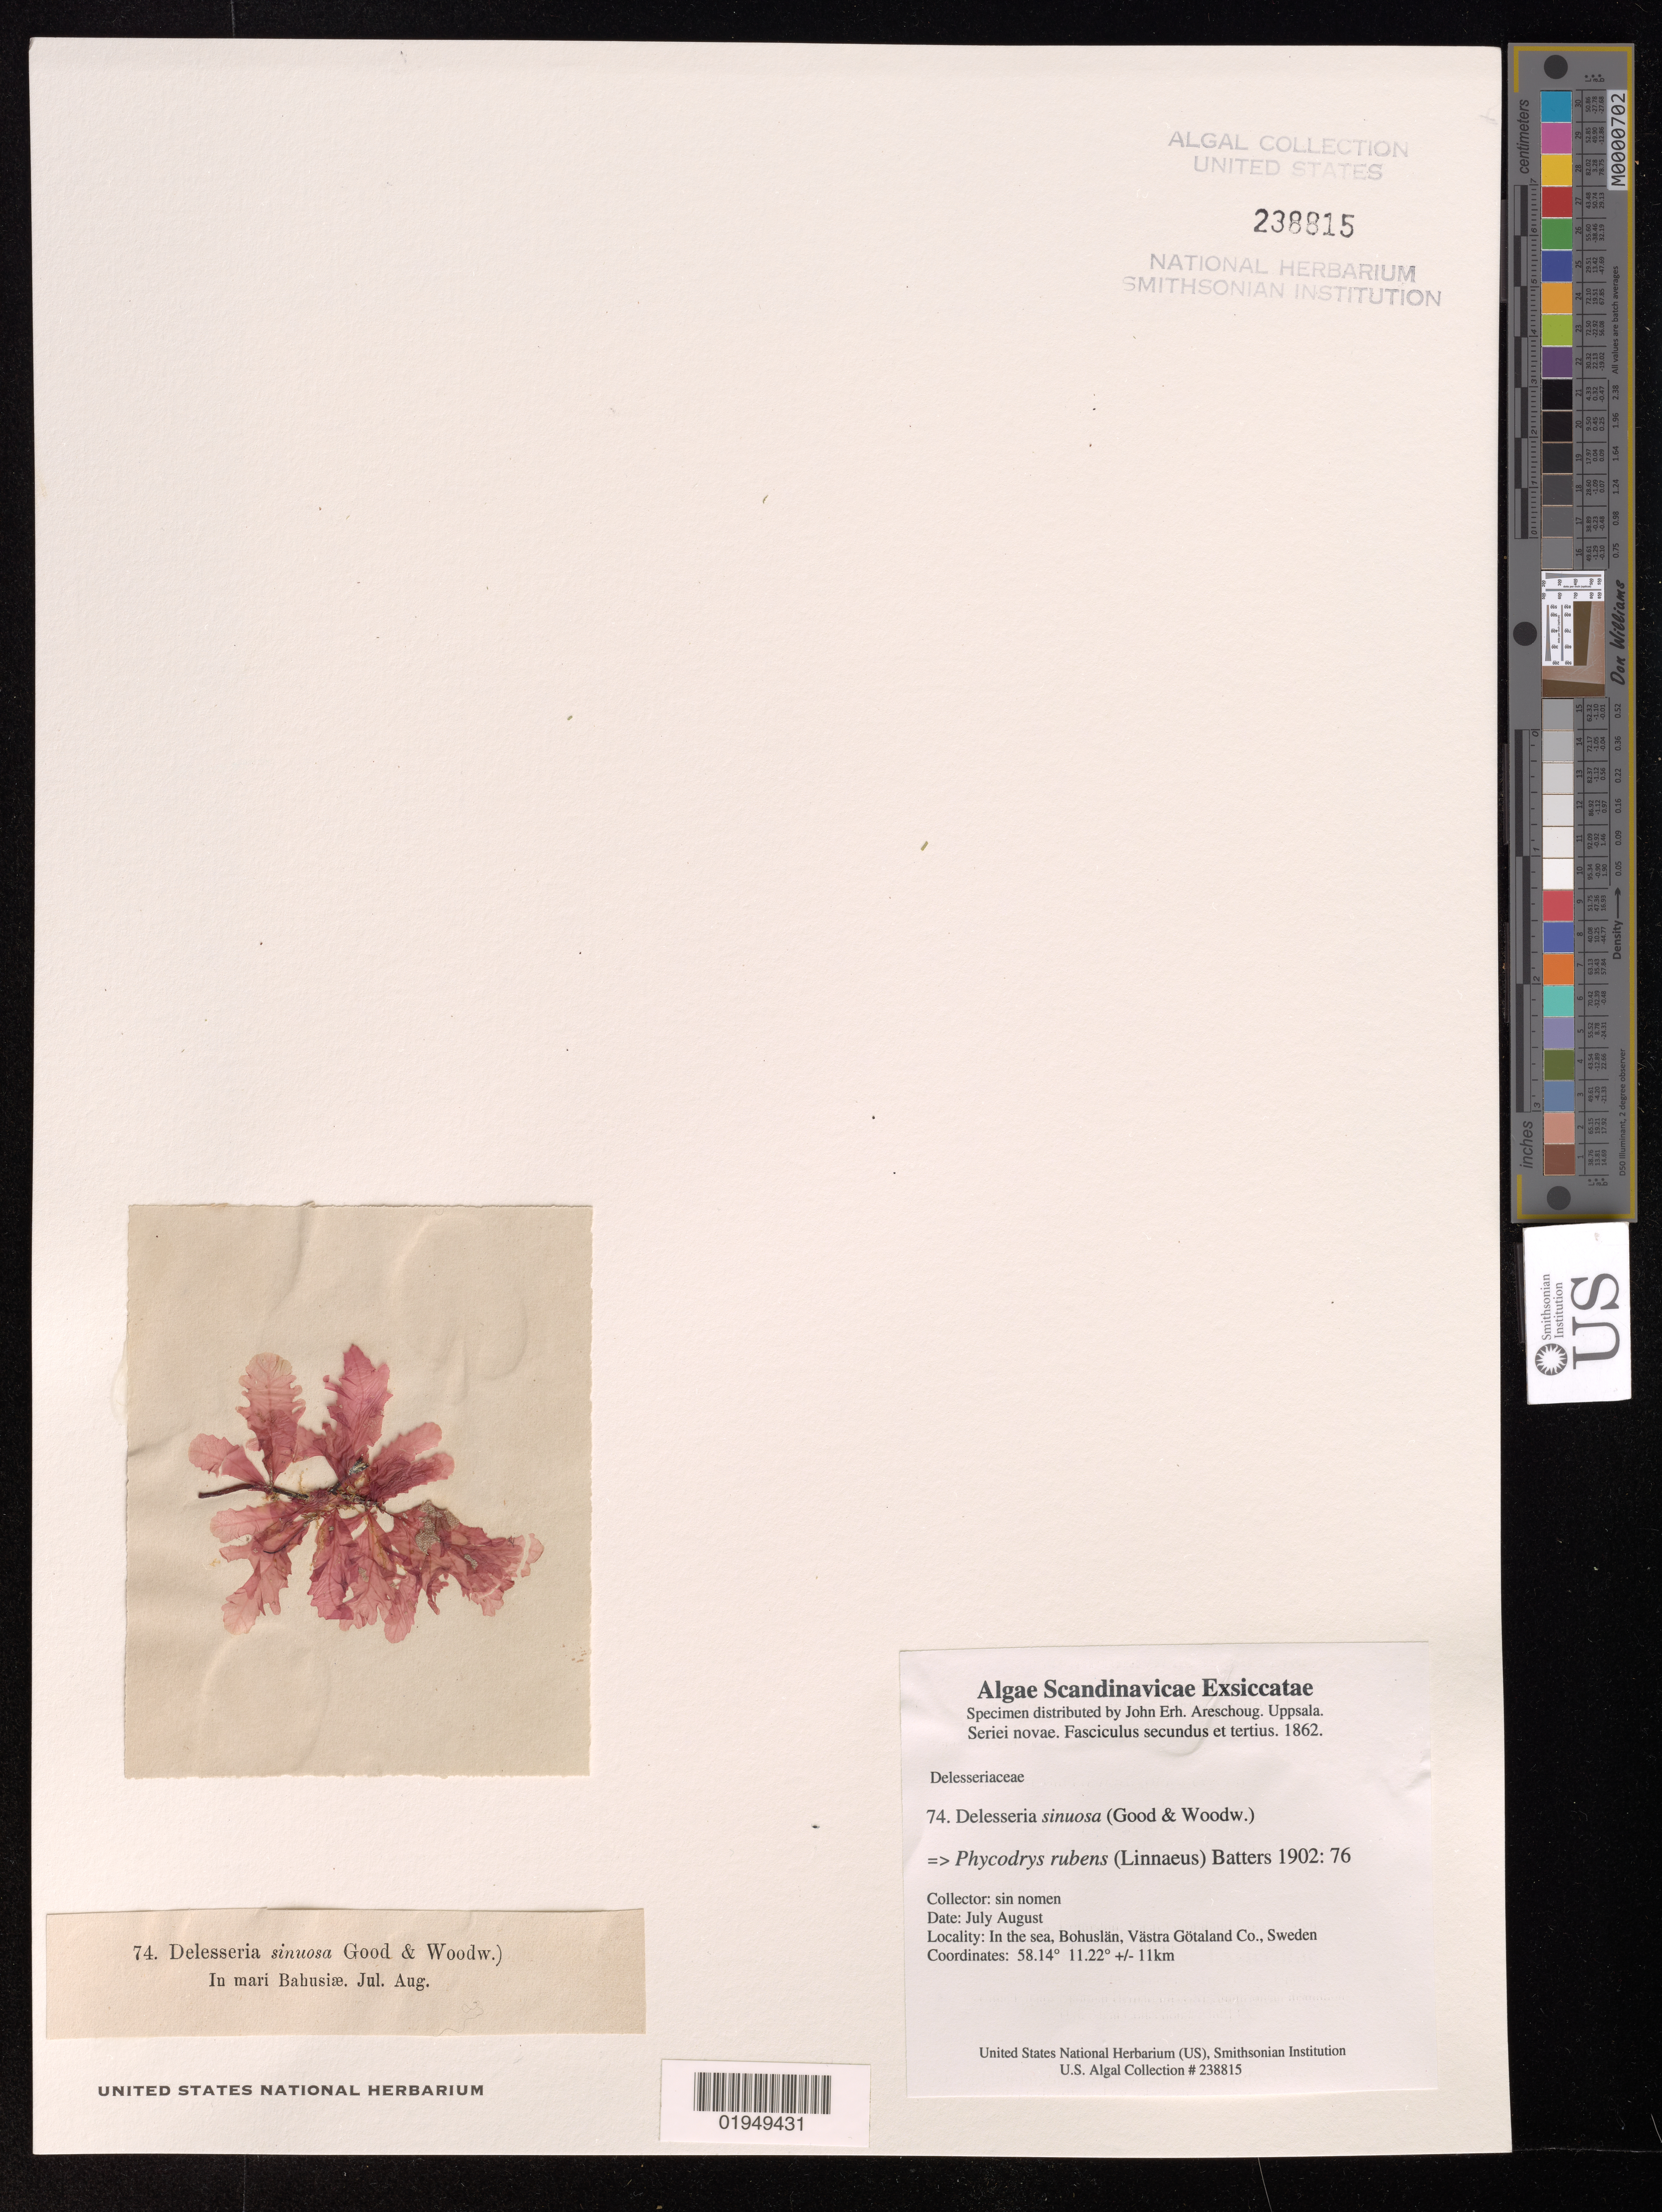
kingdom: Plantae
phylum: Rhodophyta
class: Florideophyceae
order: Ceramiales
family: Delesseriaceae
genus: Phycodrys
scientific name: Phycodrys rubens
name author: (L.) Batters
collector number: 74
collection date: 1862-07/1862-08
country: Sweden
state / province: Västra Götaland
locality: in the sea, Bohuslan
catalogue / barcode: US 238815